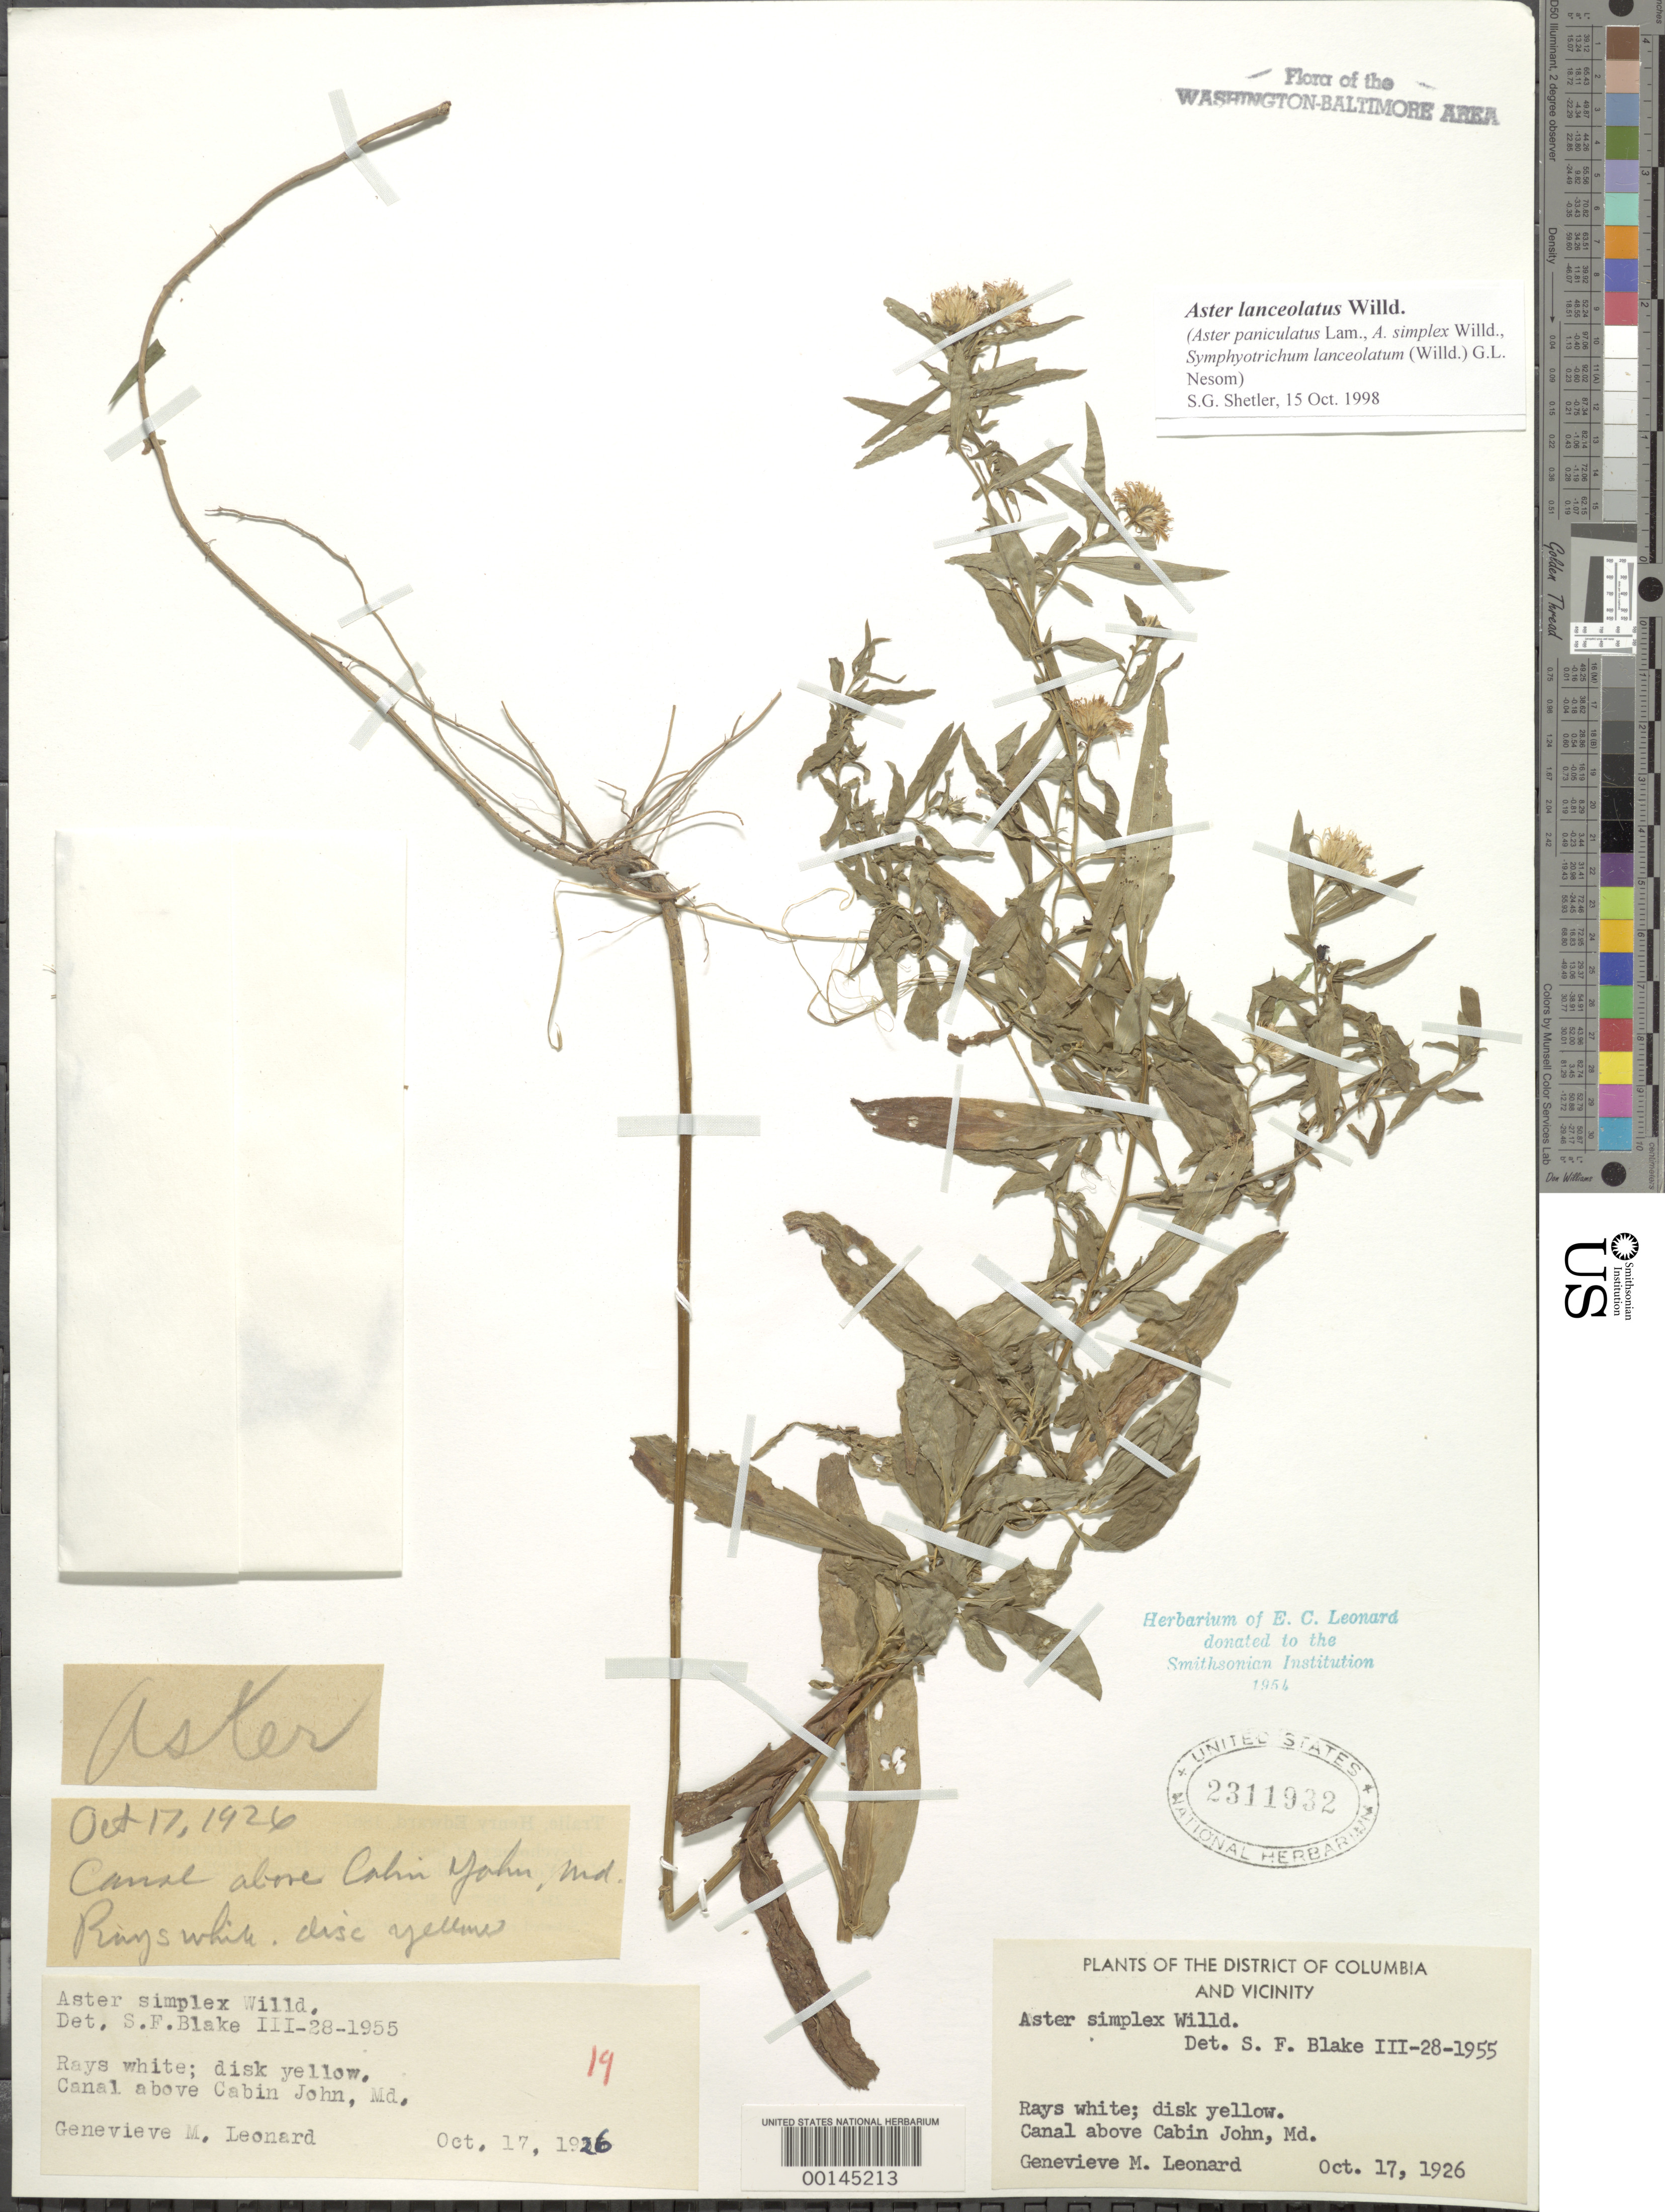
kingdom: Plantae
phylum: Tracheophyta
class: Magnoliopsida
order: Asterales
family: Asteraceae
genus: Symphyotrichum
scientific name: Symphyotrichum lanceolatum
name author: (Willd.) G.L. Nesom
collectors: G. M. Leonard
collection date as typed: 17 Oct 1926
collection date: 1926-10-17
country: United States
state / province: Maryland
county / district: Montgomery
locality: Canal above Cabin John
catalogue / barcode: US 2311932